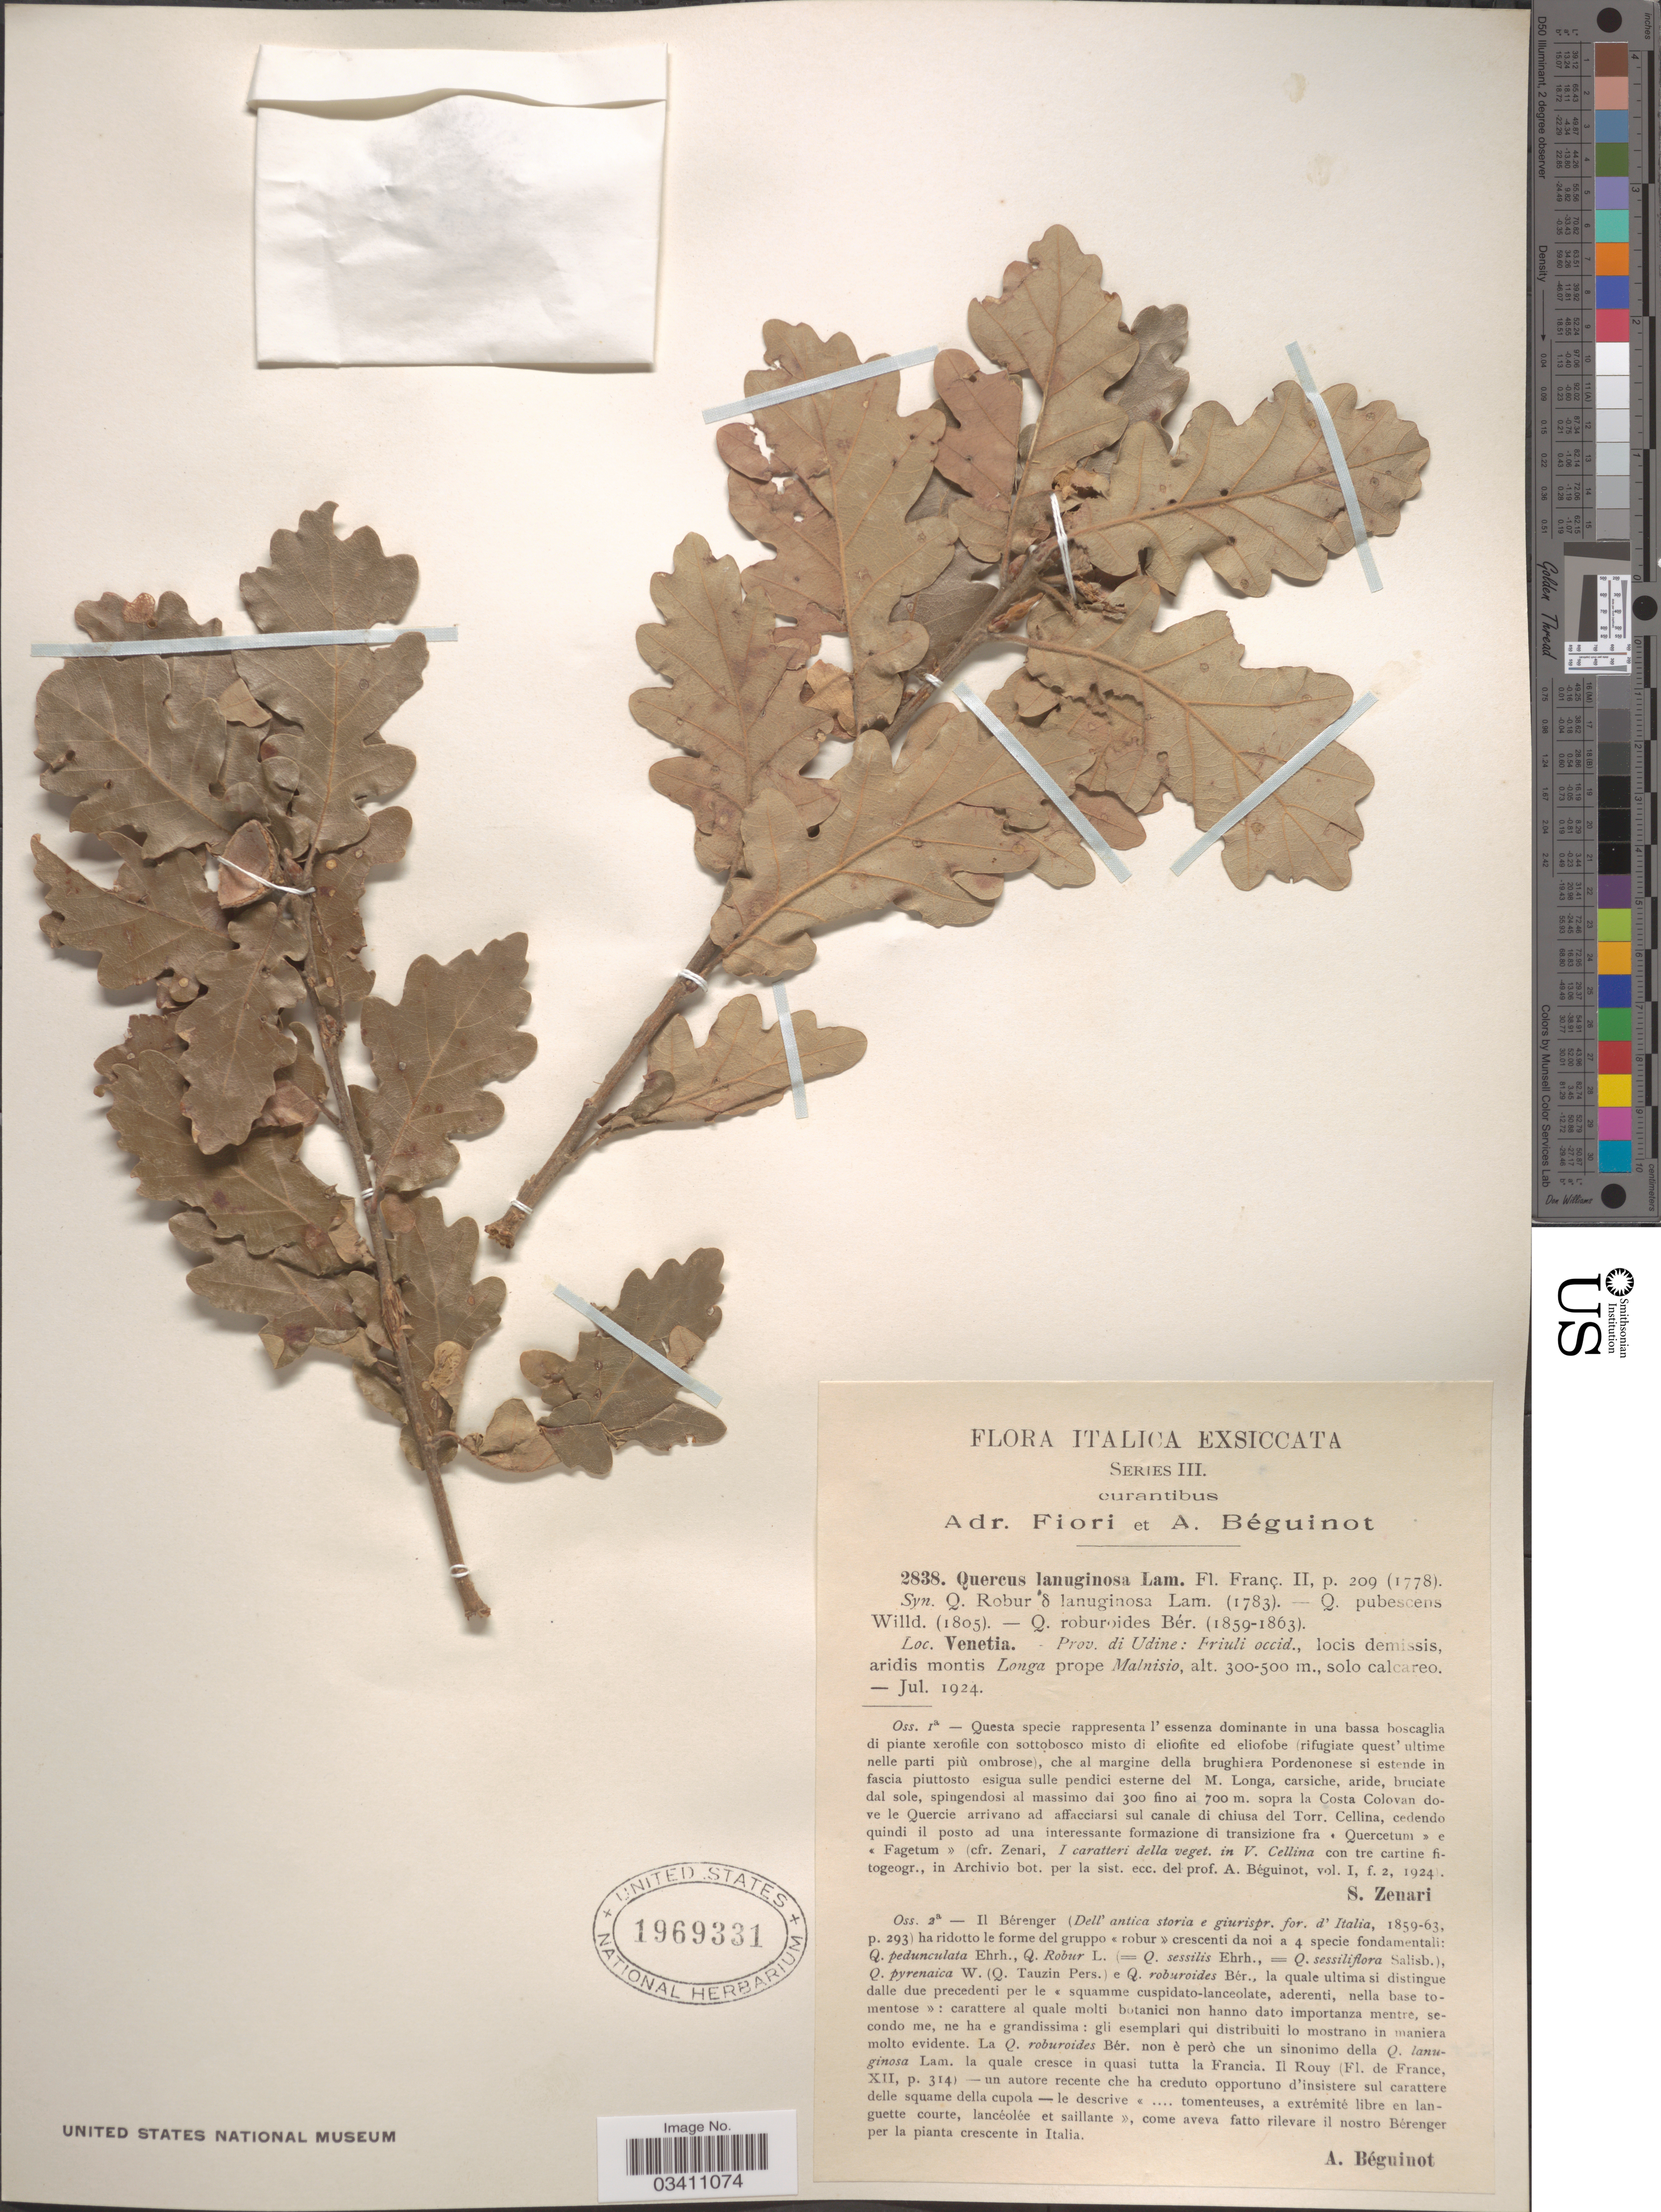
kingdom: Plantae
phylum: Tracheophyta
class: Magnoliopsida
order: Fagales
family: Fagaceae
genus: Quercus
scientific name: Quercus lanuginosa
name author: Beck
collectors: S. Zenari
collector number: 2838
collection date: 1924-07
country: Italy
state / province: Friuli-Venezia Giulia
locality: Venetia. Prov. di Udine: Friuli occid., locis demissis, aridis montis Longa prope Malnisio.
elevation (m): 300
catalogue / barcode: US 1969331